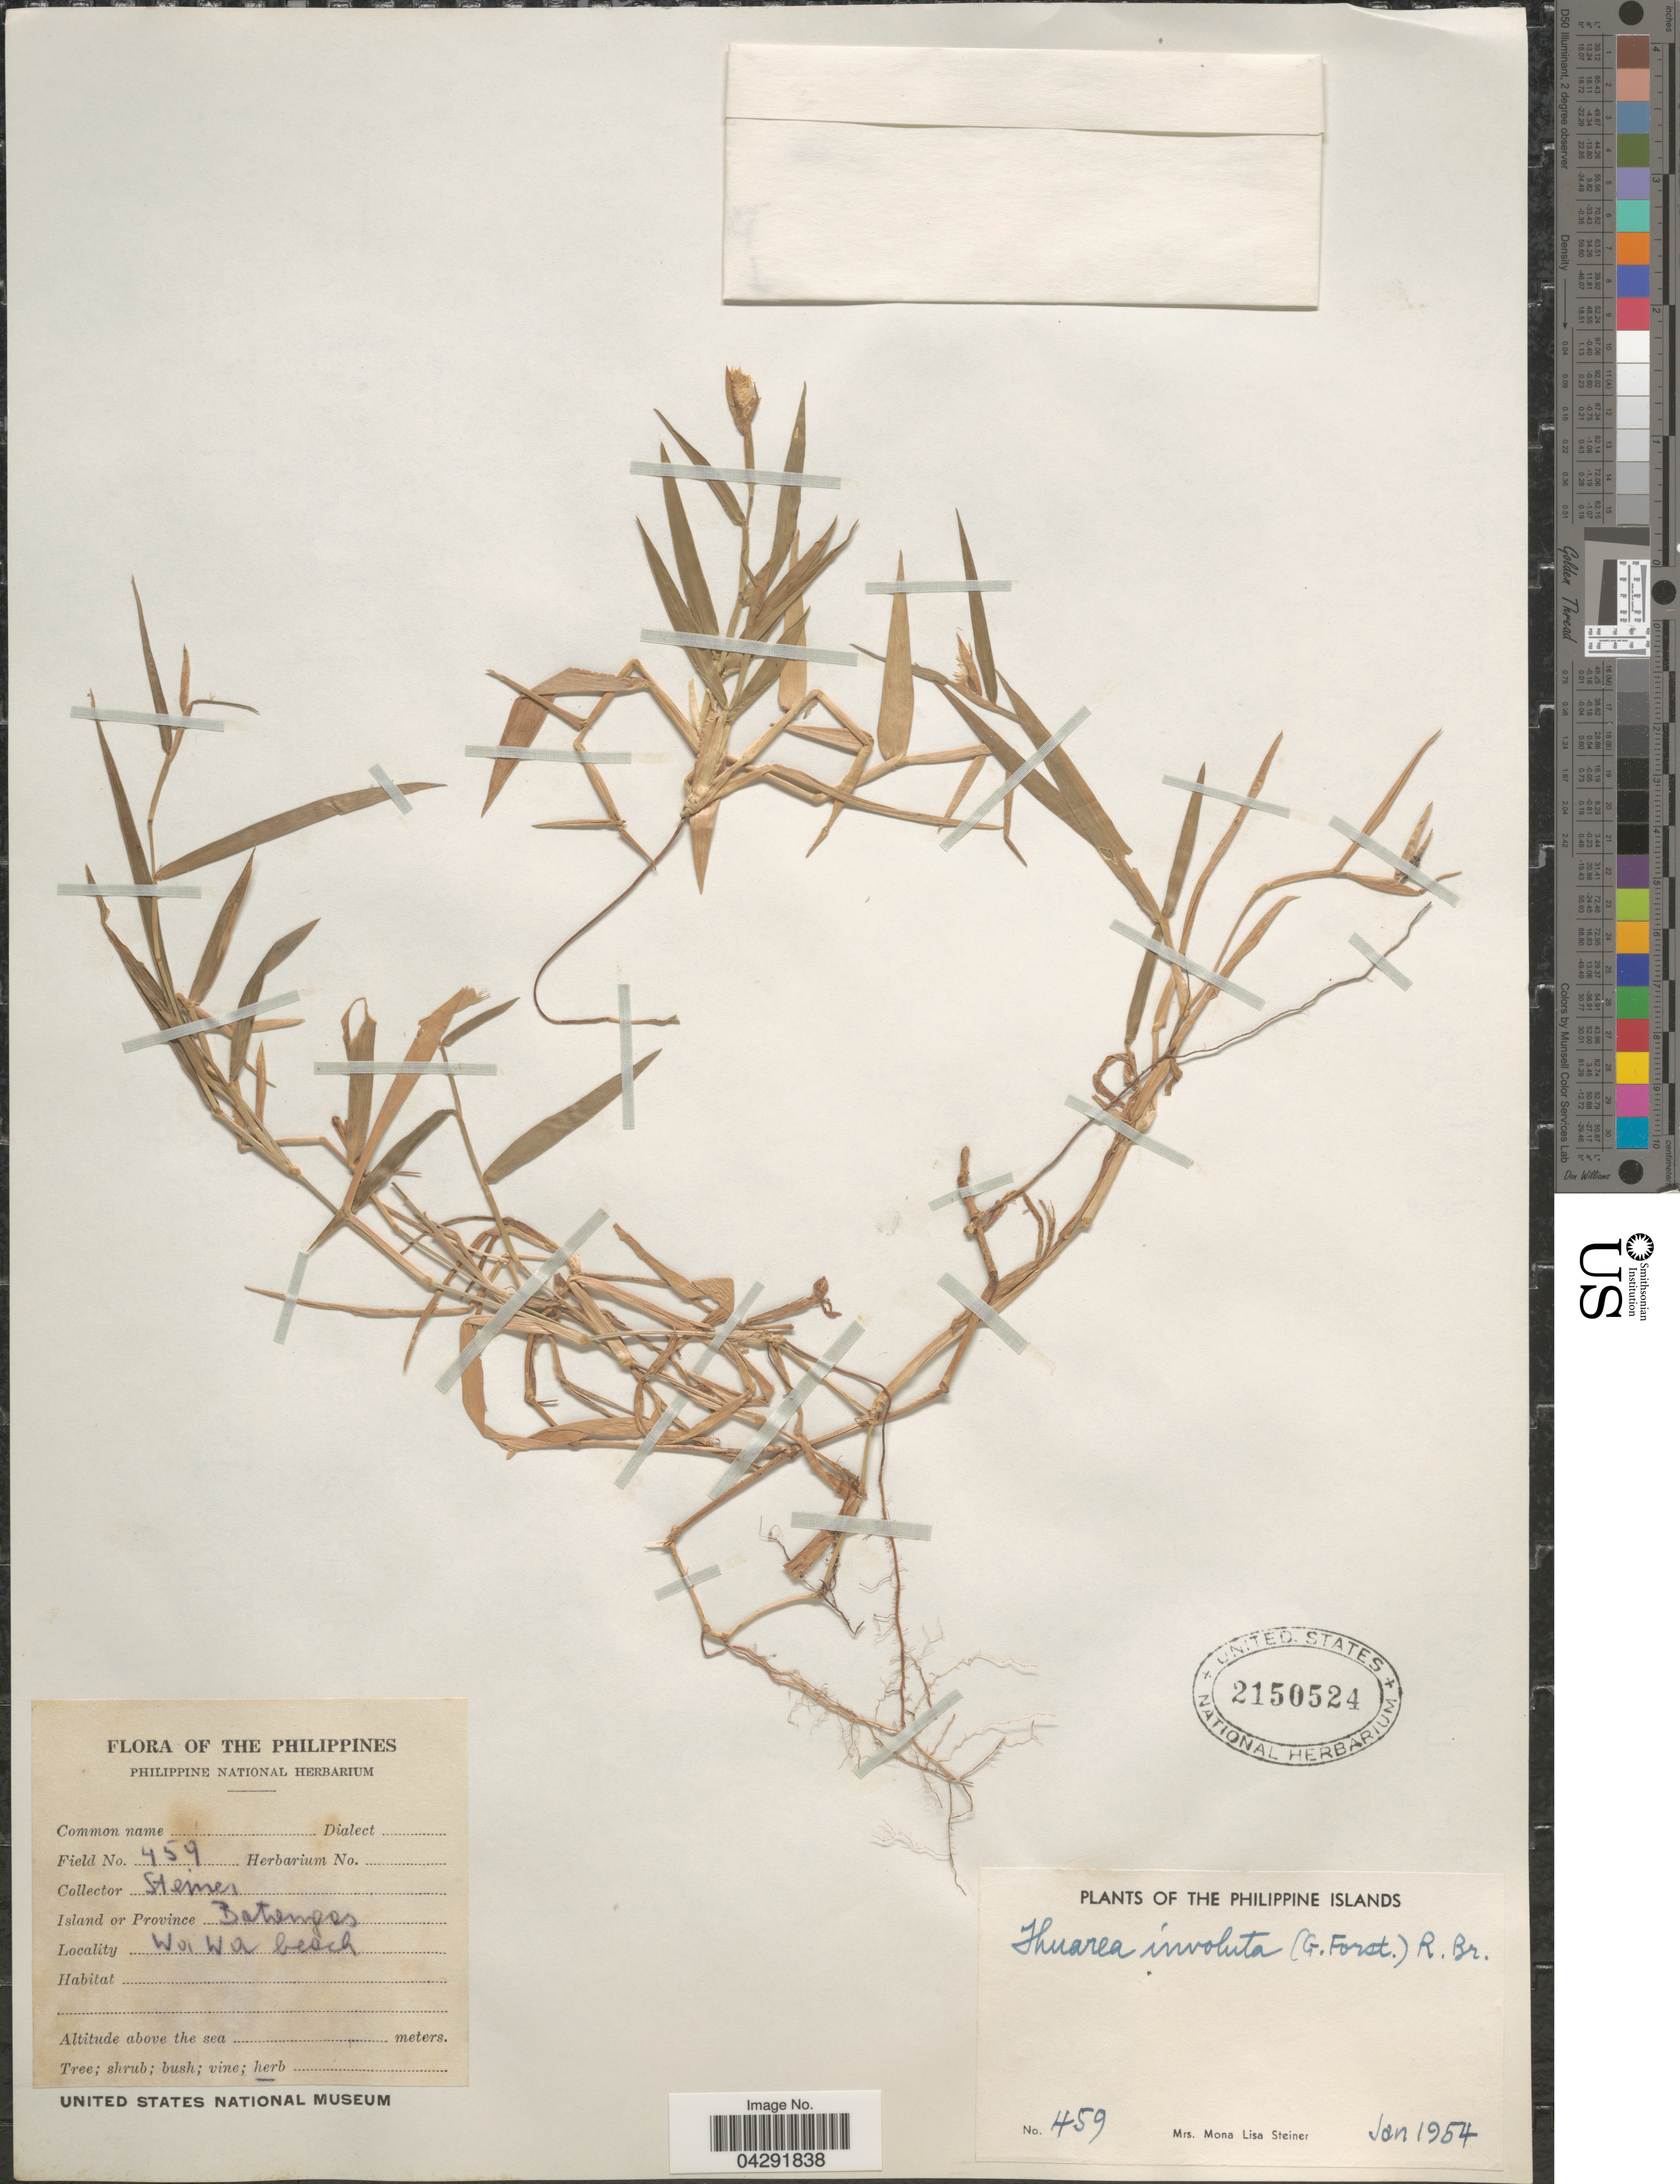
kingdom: Plantae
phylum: Tracheophyta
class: Liliopsida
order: Poales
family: Poaceae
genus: Thuarea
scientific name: Thuarea involuta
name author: (G. Forst.) R. Br. ex Sm.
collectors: M. Steiner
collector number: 459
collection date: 1954-01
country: Philippines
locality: Island or Province Batangas. Wawa beach. Philippine Islands.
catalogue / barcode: US 2150524